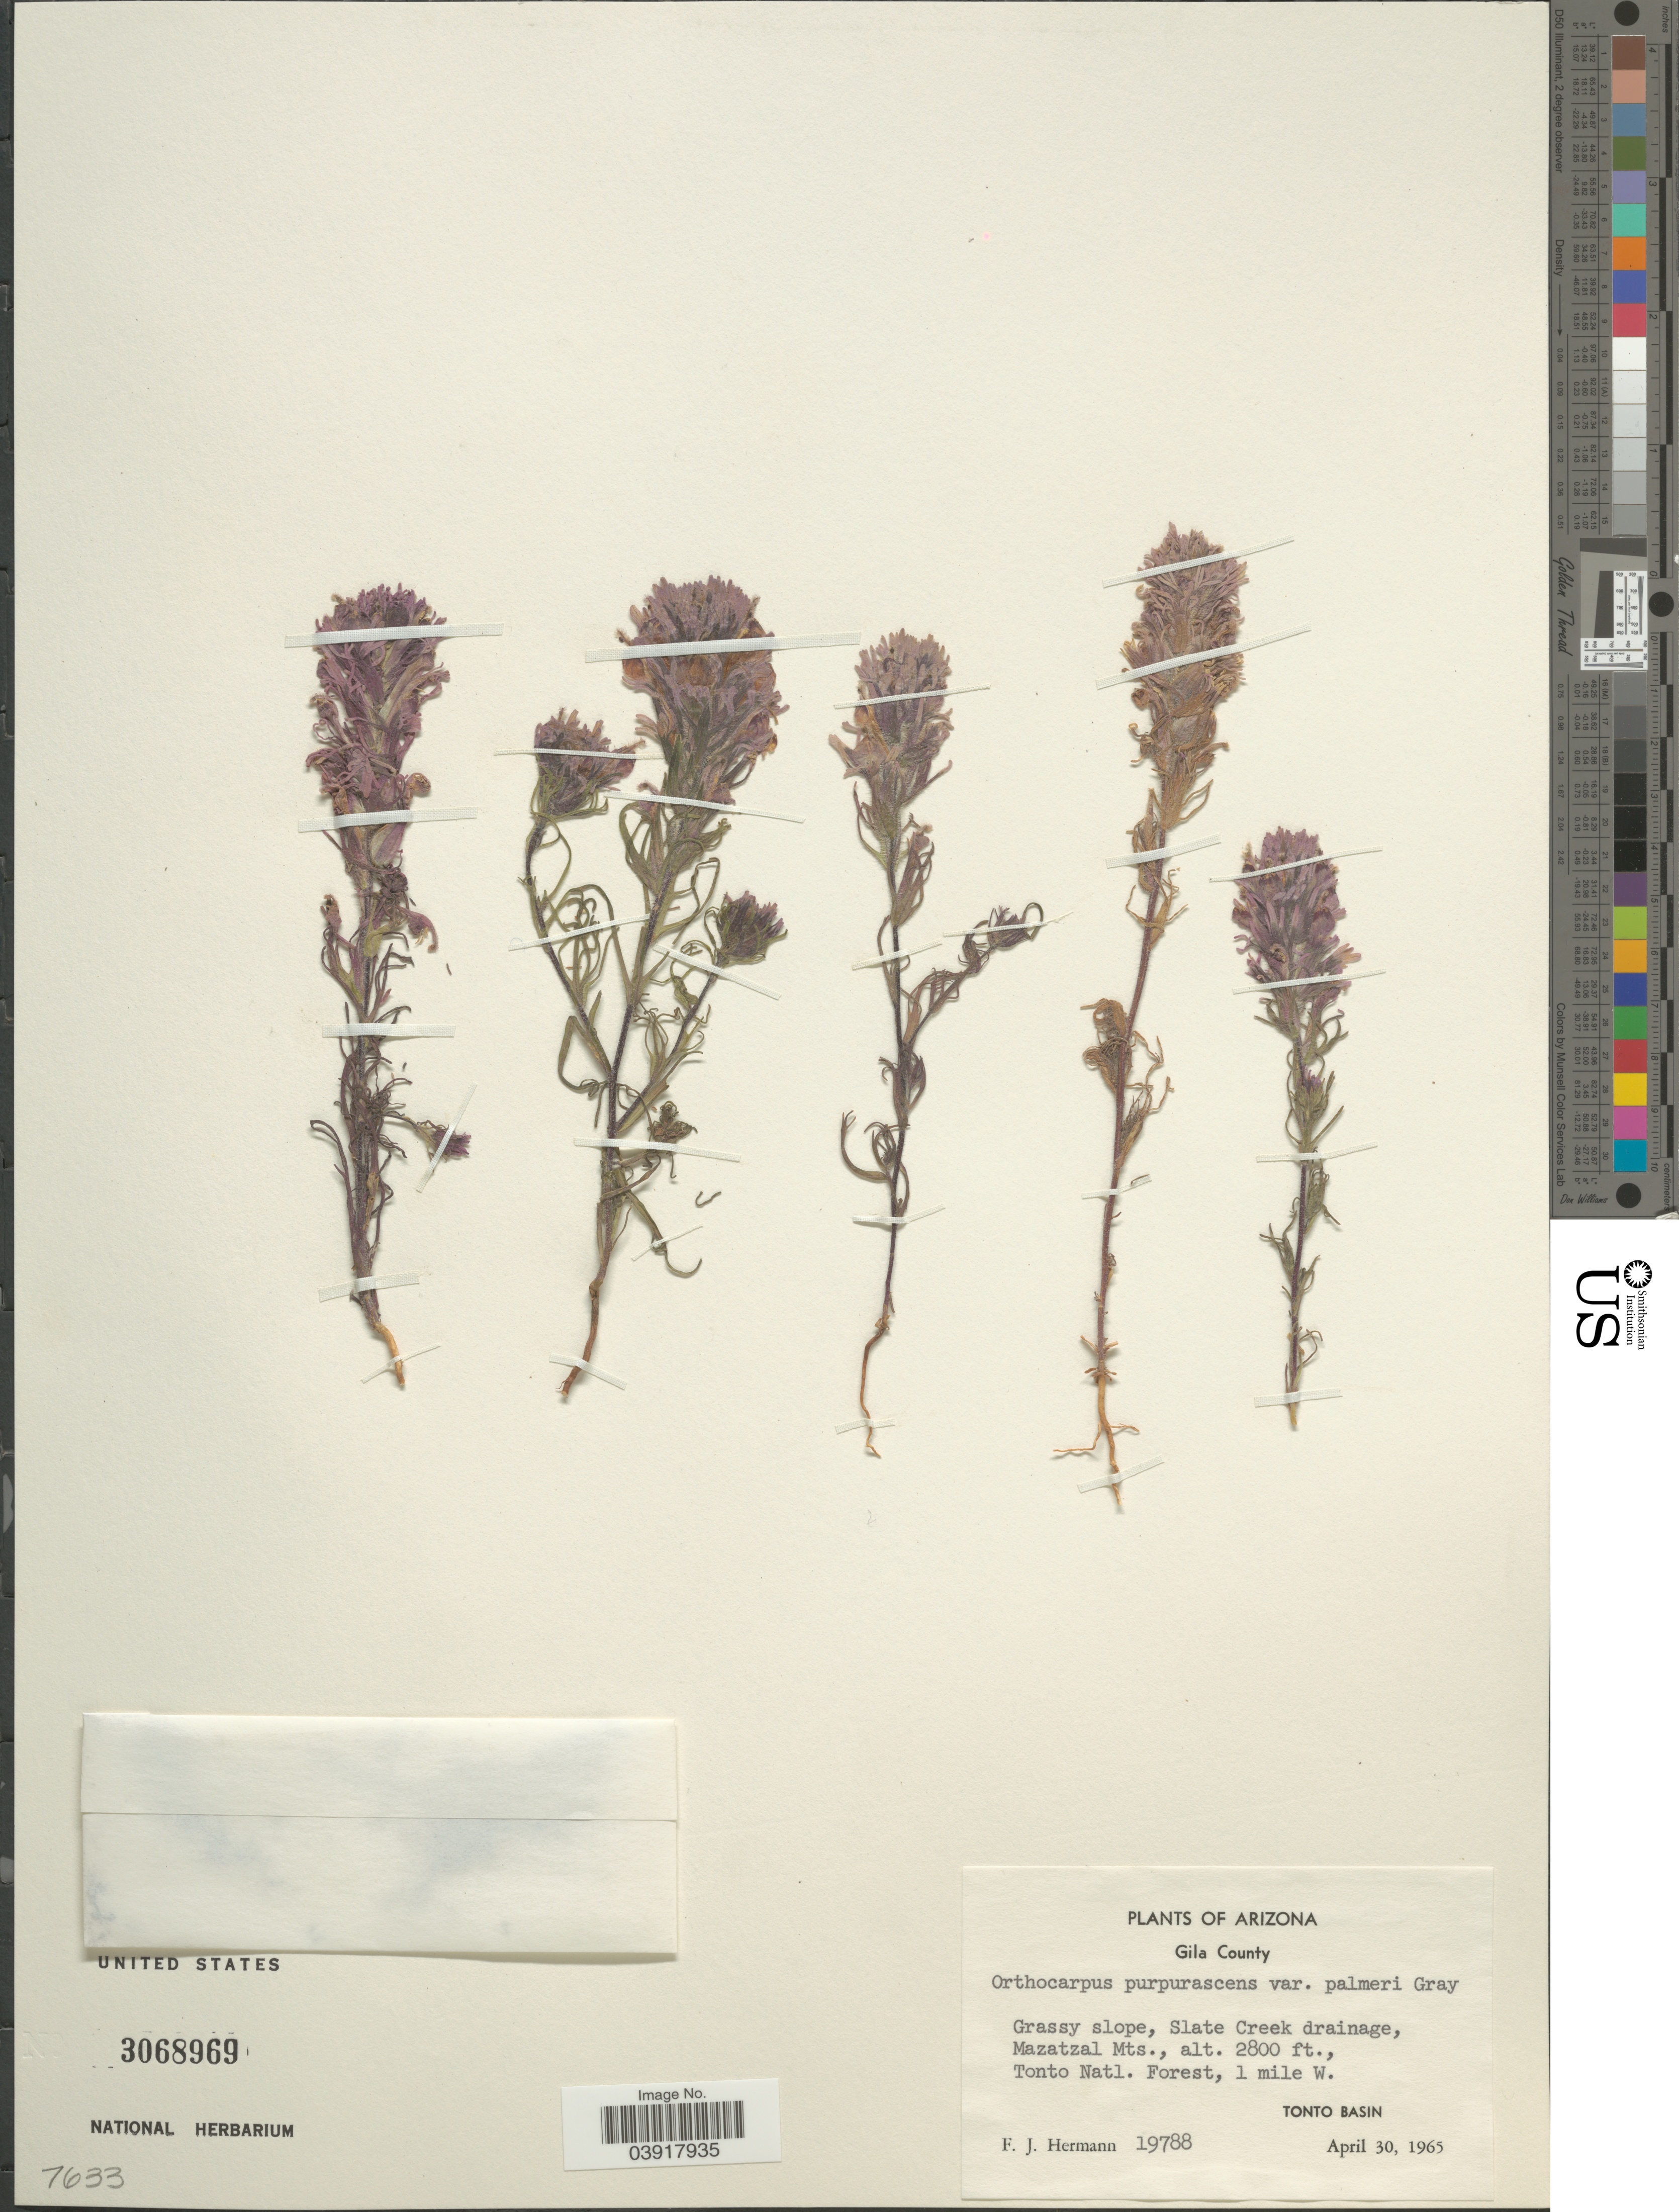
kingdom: Plantae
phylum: Tracheophyta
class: Magnoliopsida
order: Lamiales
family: Orobanchaceae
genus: Orthocarpus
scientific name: Orthocarpus purpurascens var. palmeri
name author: A. Gray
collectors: F. J. Hermann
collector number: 19788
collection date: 1965-04-30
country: United States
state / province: Arizona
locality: Gila County. Grassy slope, Slate Creek drainage, Mazatzal Mts., Tonto Natl. Forest, 1 mile W. Tonto Basin.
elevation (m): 853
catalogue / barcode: US 3068969